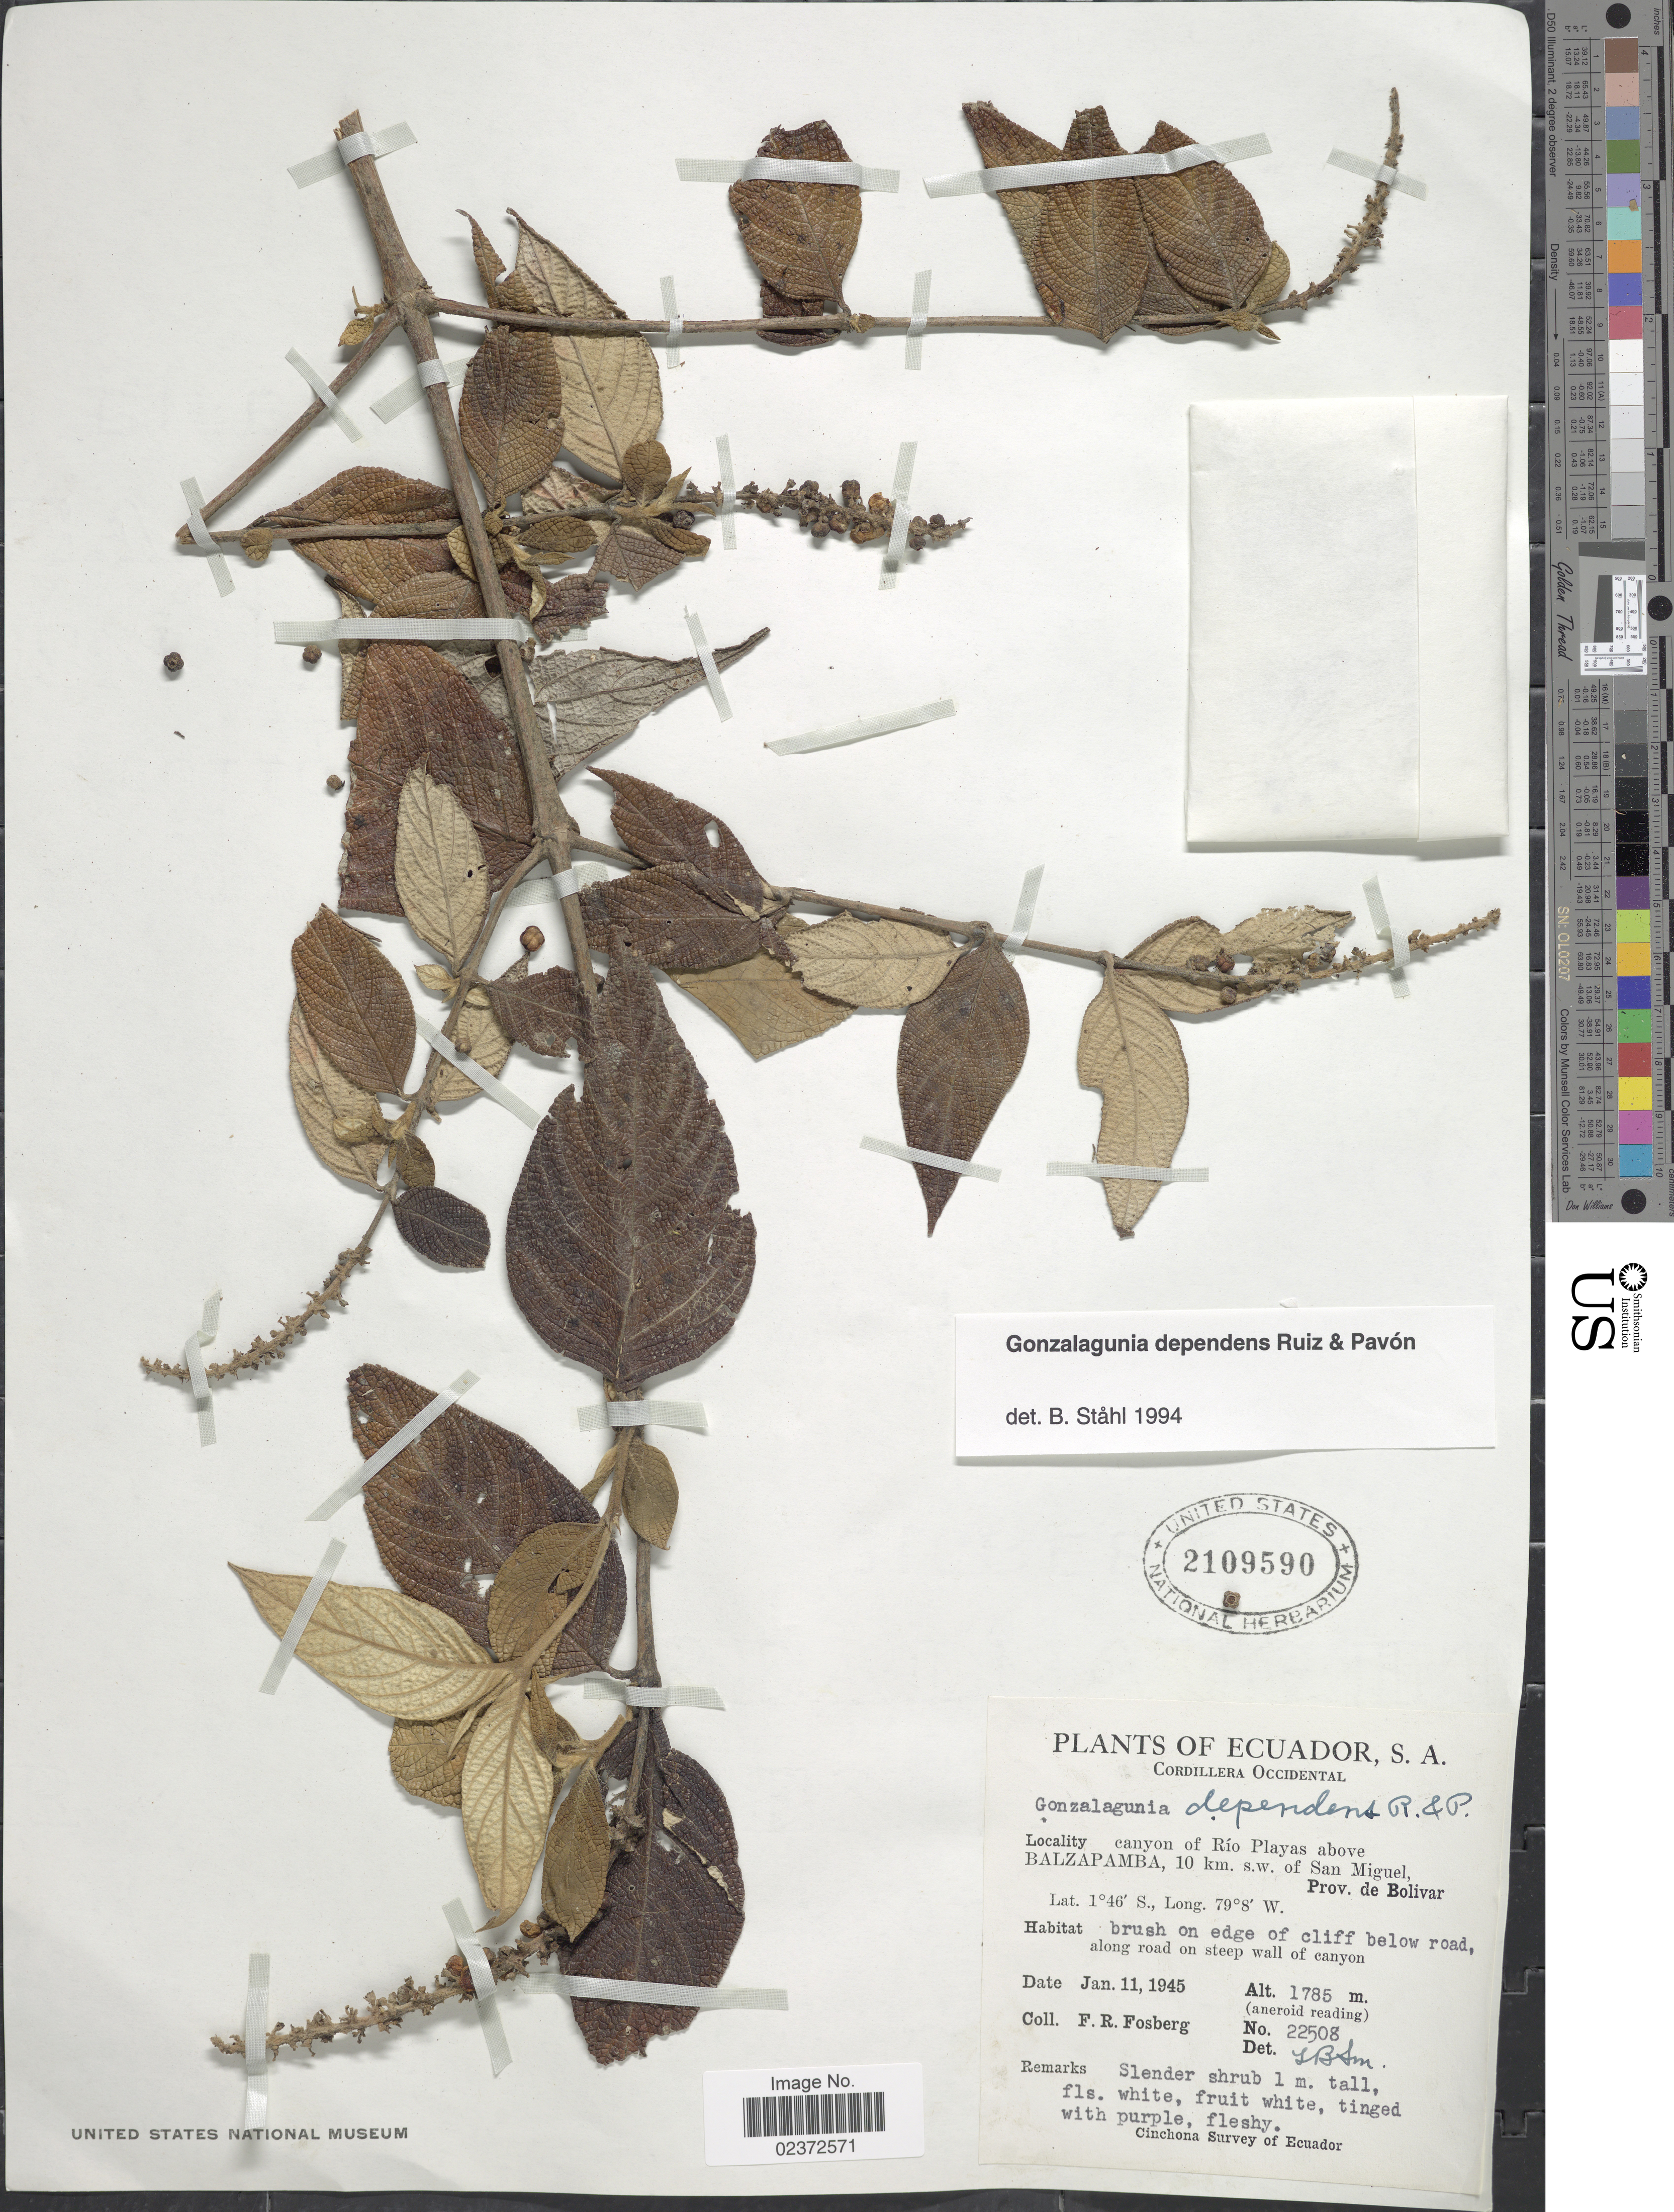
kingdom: Plantae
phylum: Tracheophyta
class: Magnoliopsida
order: Gentianales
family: Rubiaceae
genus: Gonzalagunia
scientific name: Gonzalagunia dependens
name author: Ruiz & Pav.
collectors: F. R. Fosberg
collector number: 22508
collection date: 1945-01-11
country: Ecuador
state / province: Bolívar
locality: Canyon of Rio Playas above Balzapamba, 10 km s.w. of San Miguel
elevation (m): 1785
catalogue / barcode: US 2109590